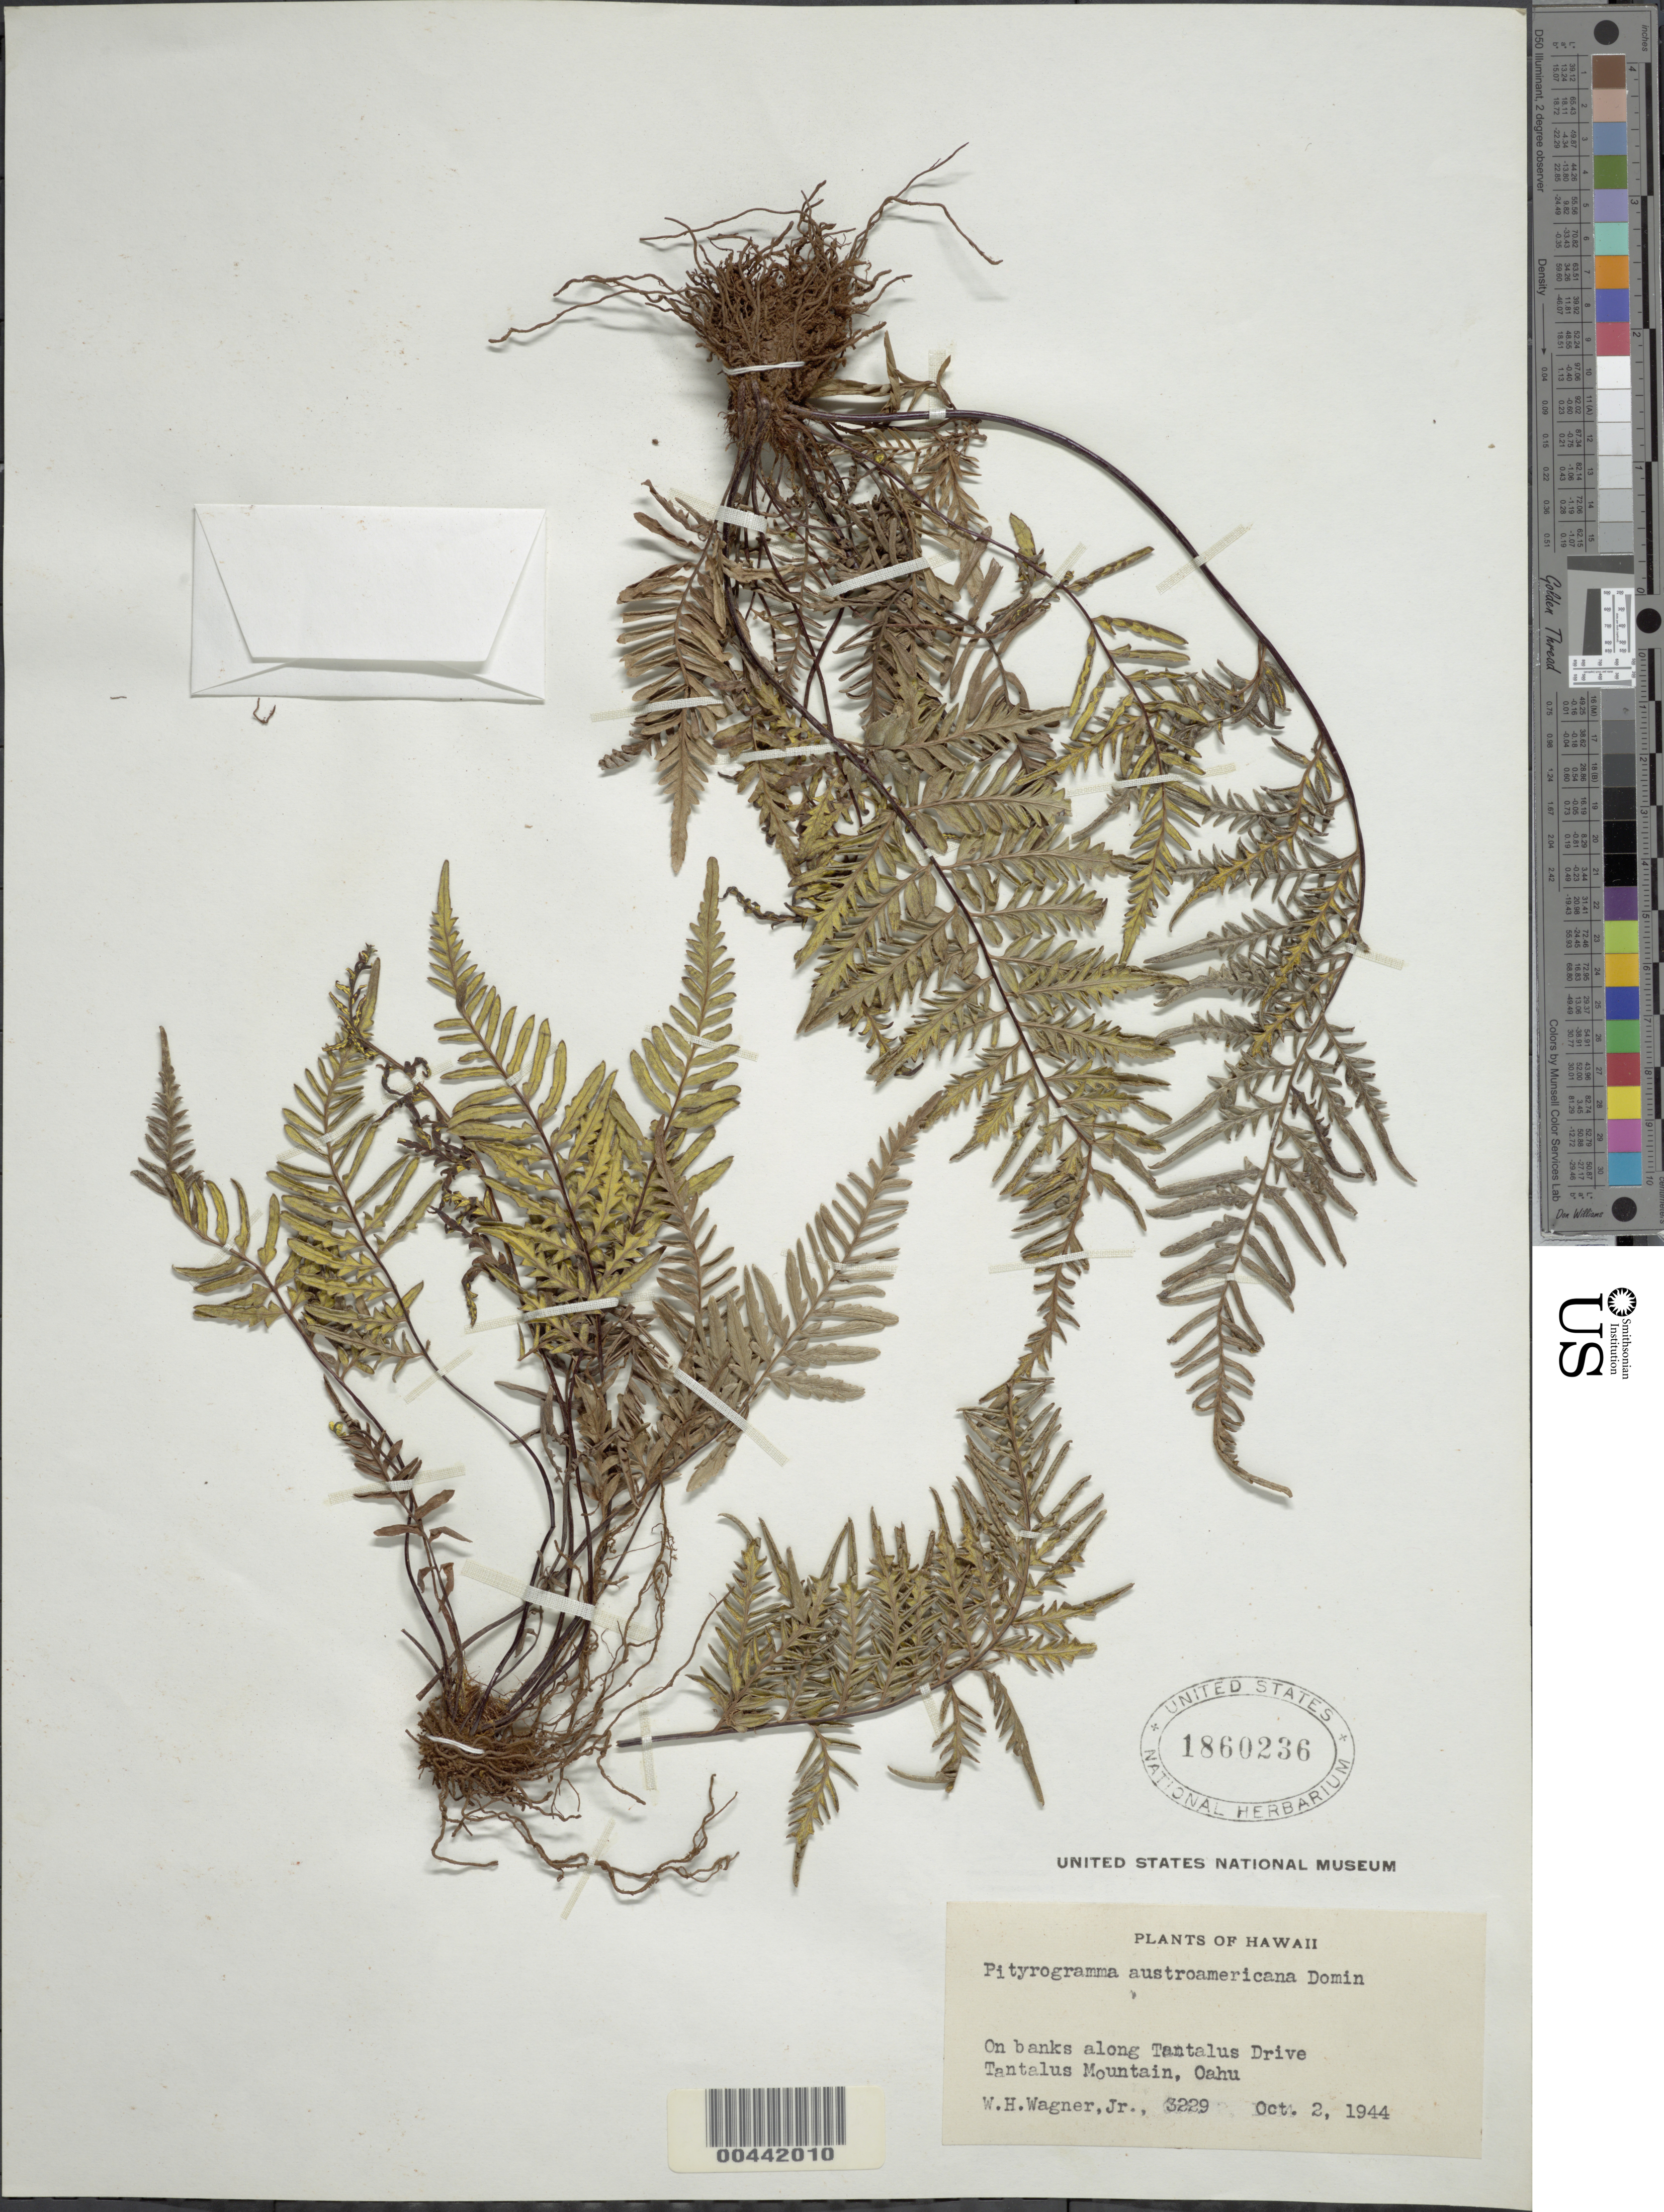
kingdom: Plantae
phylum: Tracheophyta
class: Polypodiopsida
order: Polypodiales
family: Pteridaceae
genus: Pityrogramma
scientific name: Pityrogramma austroamericana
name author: Domin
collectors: W. H. Wagner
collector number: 3229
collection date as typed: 2 Oct 1944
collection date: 1944-10-02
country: United States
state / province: Hawaii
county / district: Honolulu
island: Oahu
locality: On banks along Tantalus Drive, Tantalus Mt.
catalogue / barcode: US 1860236